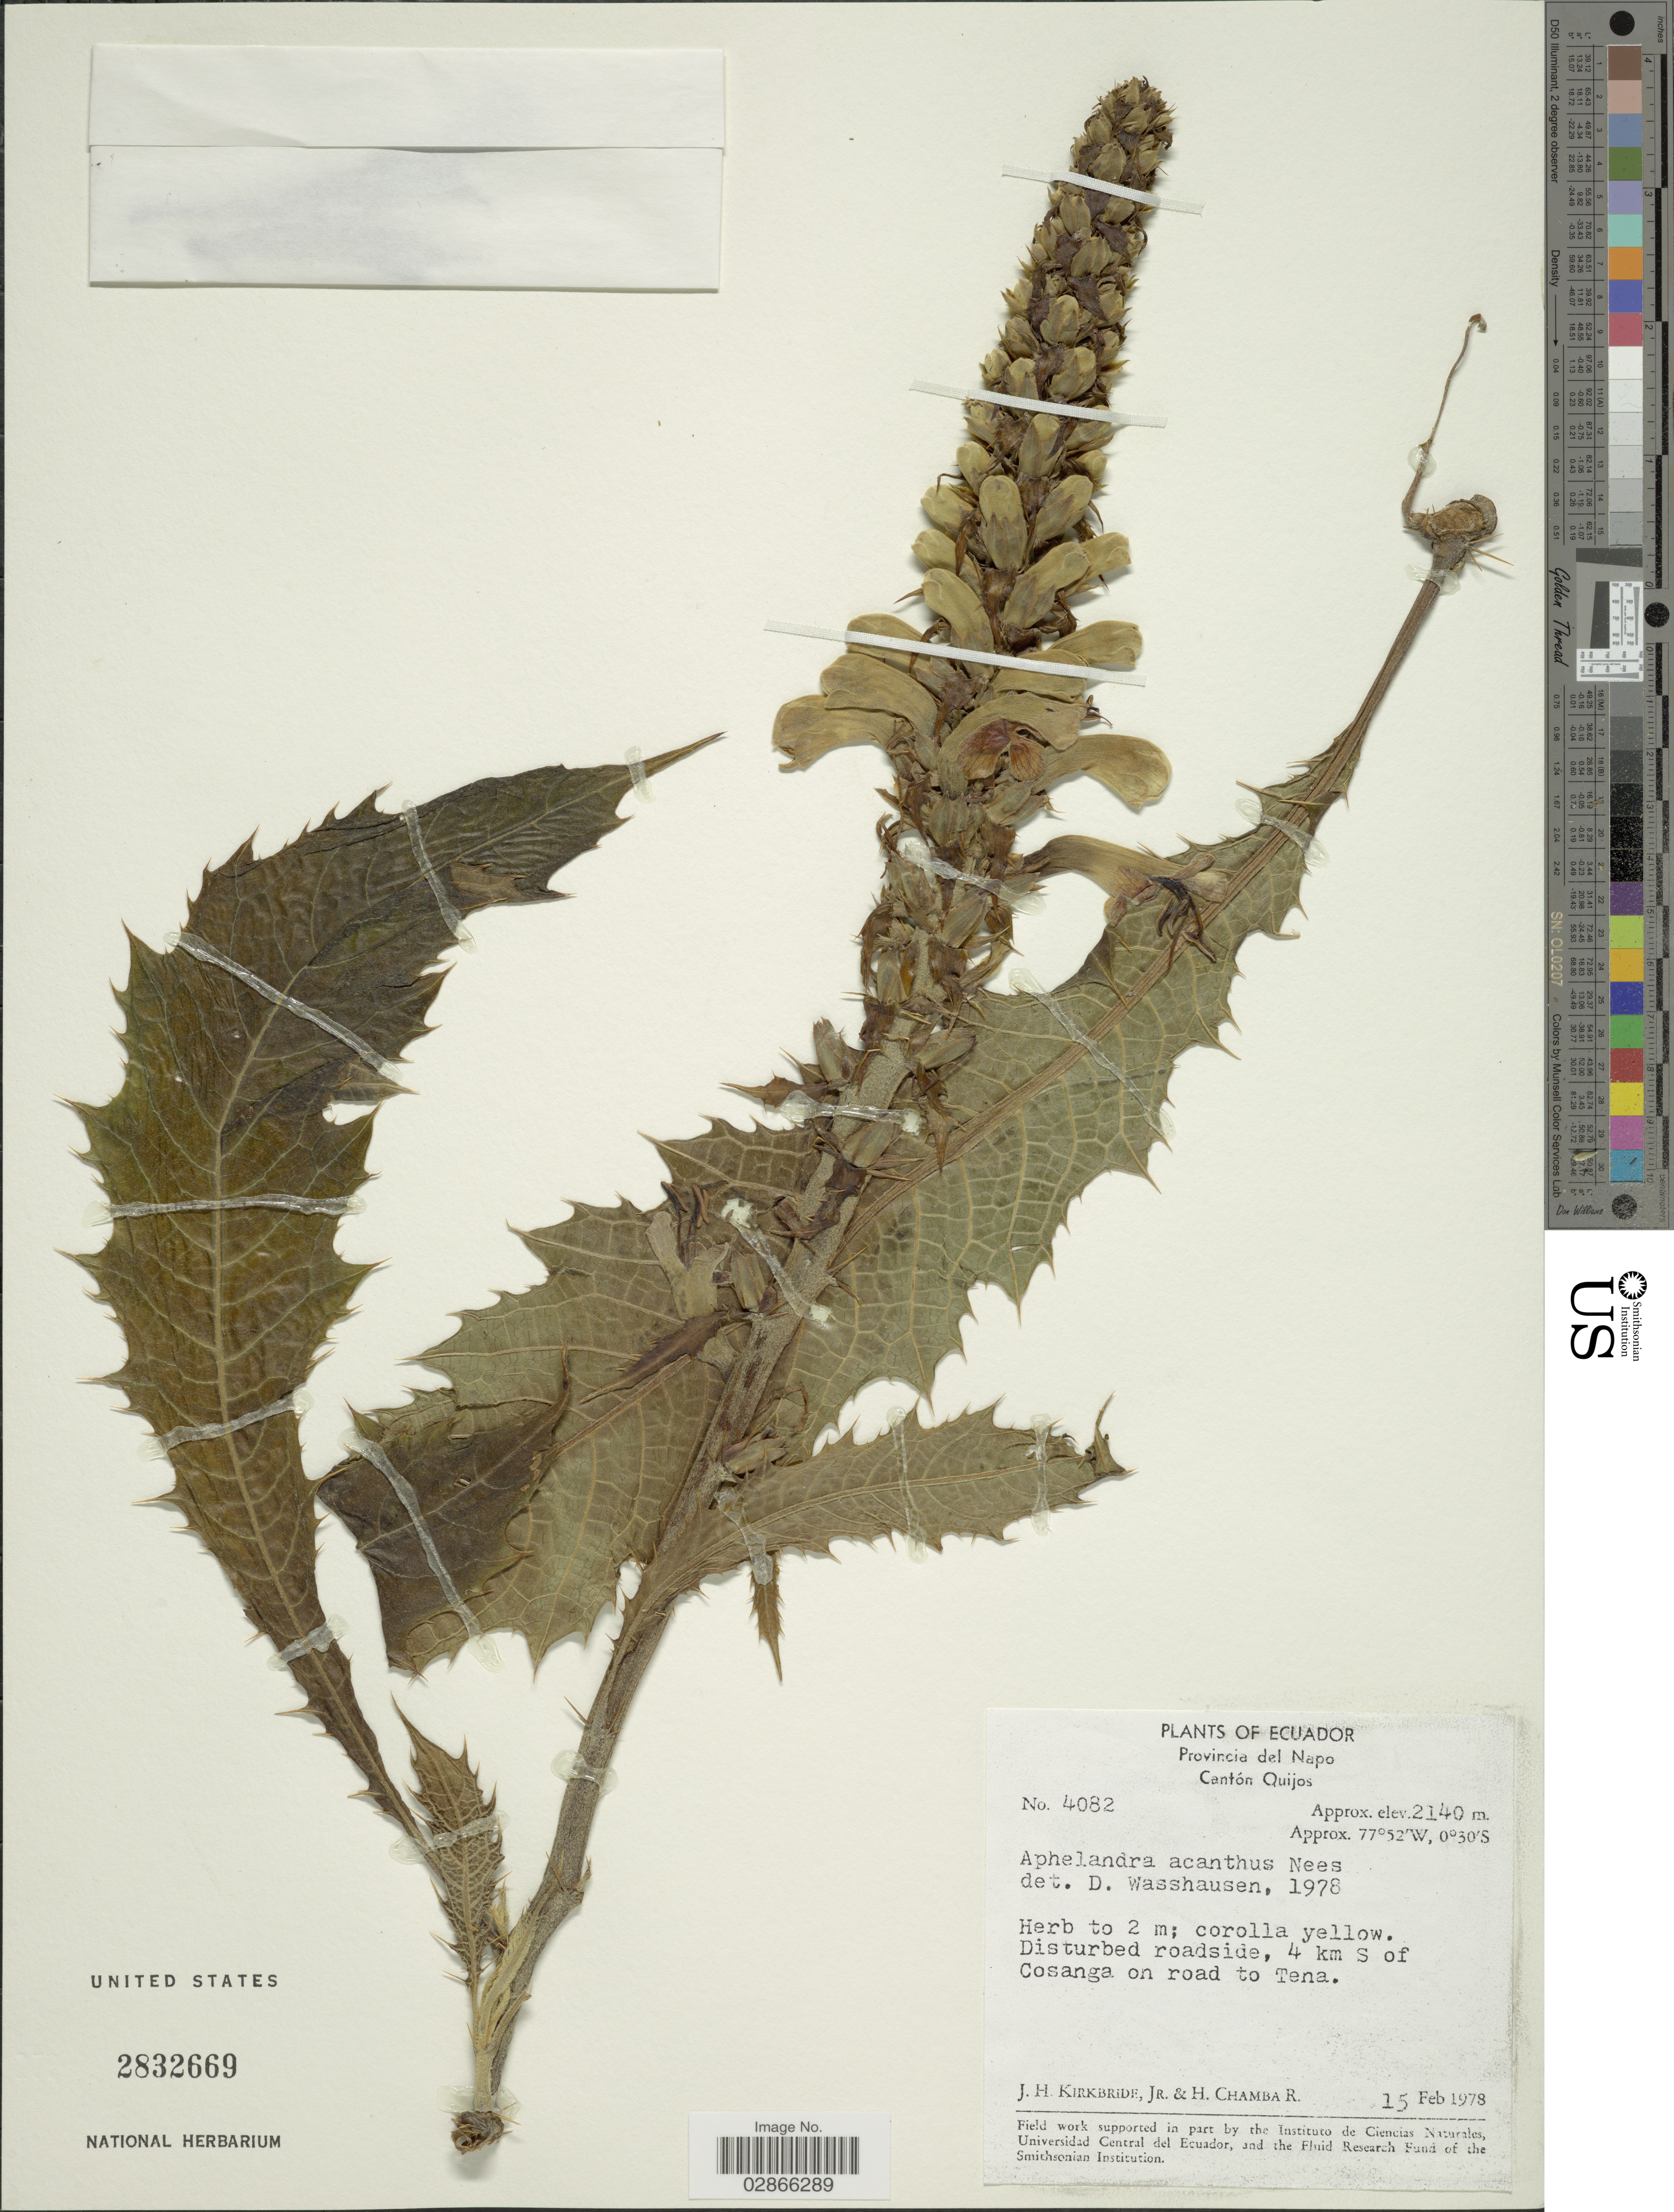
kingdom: Plantae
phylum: Tracheophyta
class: Magnoliopsida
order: Lamiales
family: Acanthaceae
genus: Aphelandra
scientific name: Aphelandra acanthus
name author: Nees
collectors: J. H. Kirkbride & H. Chamba R.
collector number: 4082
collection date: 1978-02-15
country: Ecuador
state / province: Napo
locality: Cantón Quijos. Disturbed roadside, 4 km S of Cosanga on road to Tena.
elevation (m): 2140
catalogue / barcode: US 2832669